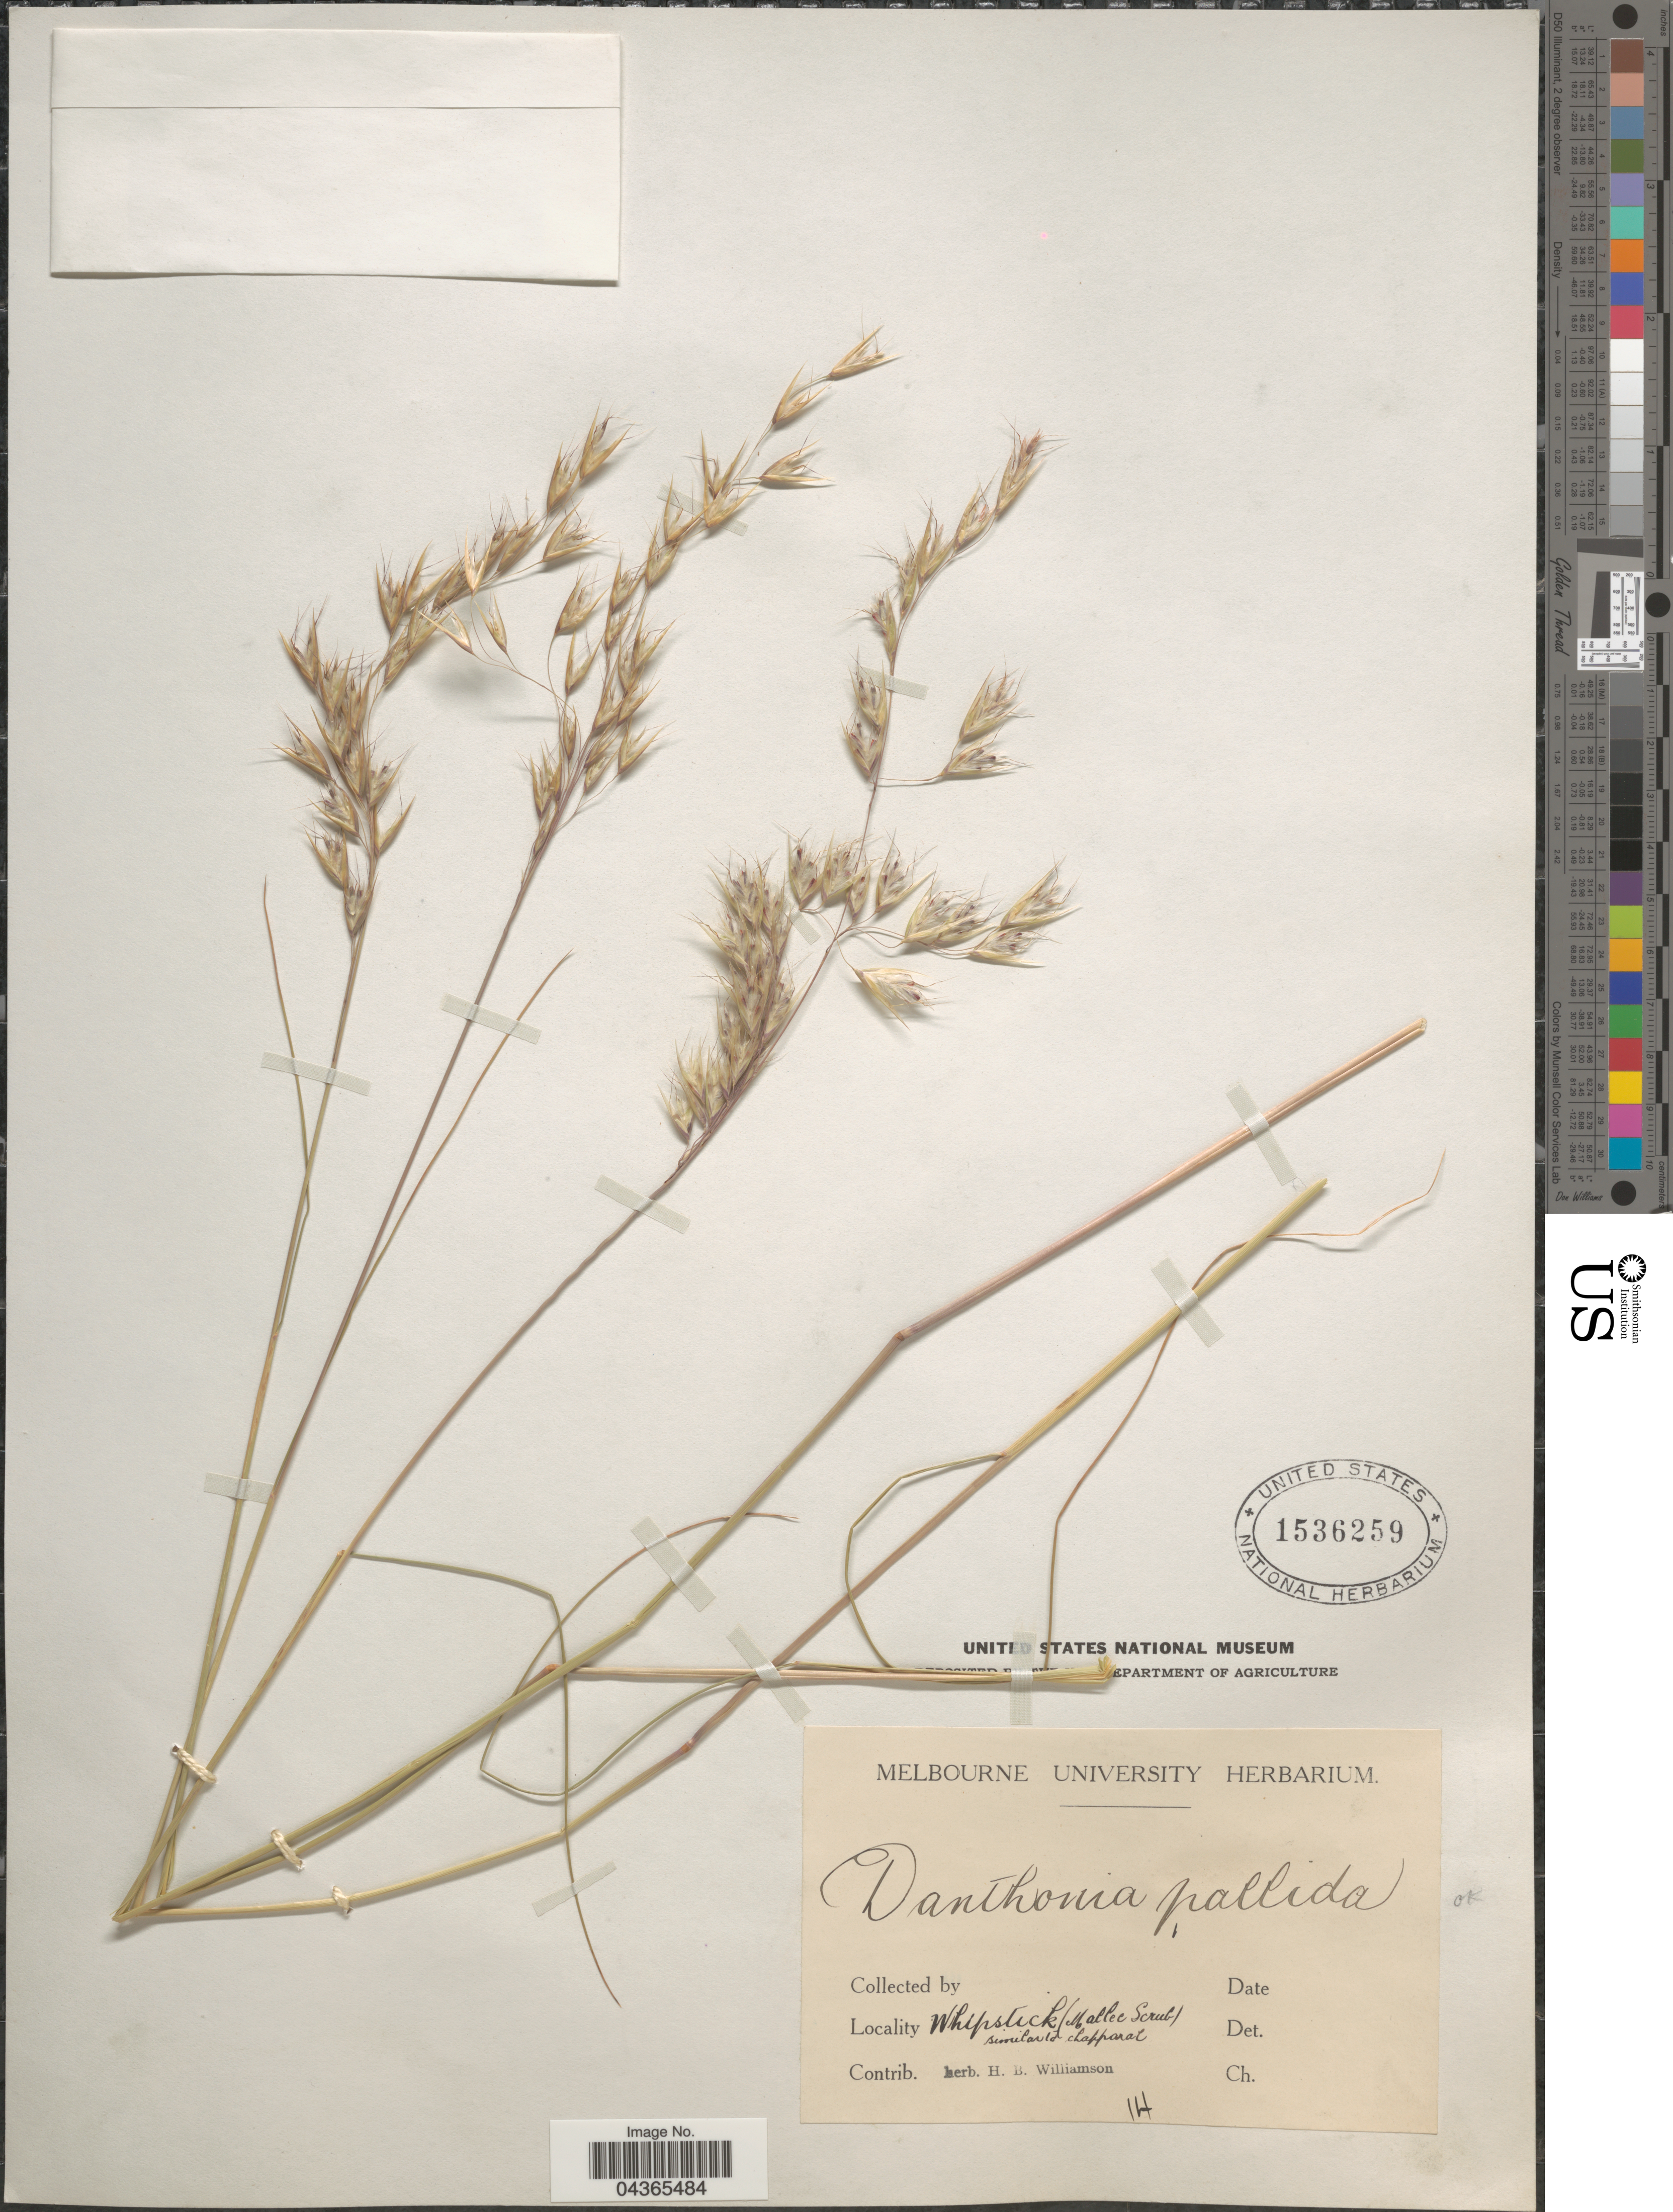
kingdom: Plantae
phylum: Tracheophyta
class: Liliopsida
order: Poales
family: Poaceae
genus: Rytidosperma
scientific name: Rytidosperma pallidum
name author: (R. Br.) A.M. Humphreys & H.P. Linder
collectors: H. Williamson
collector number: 14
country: Australia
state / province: Victoria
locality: Whipstick (Mallee Scrub).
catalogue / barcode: US 1536259